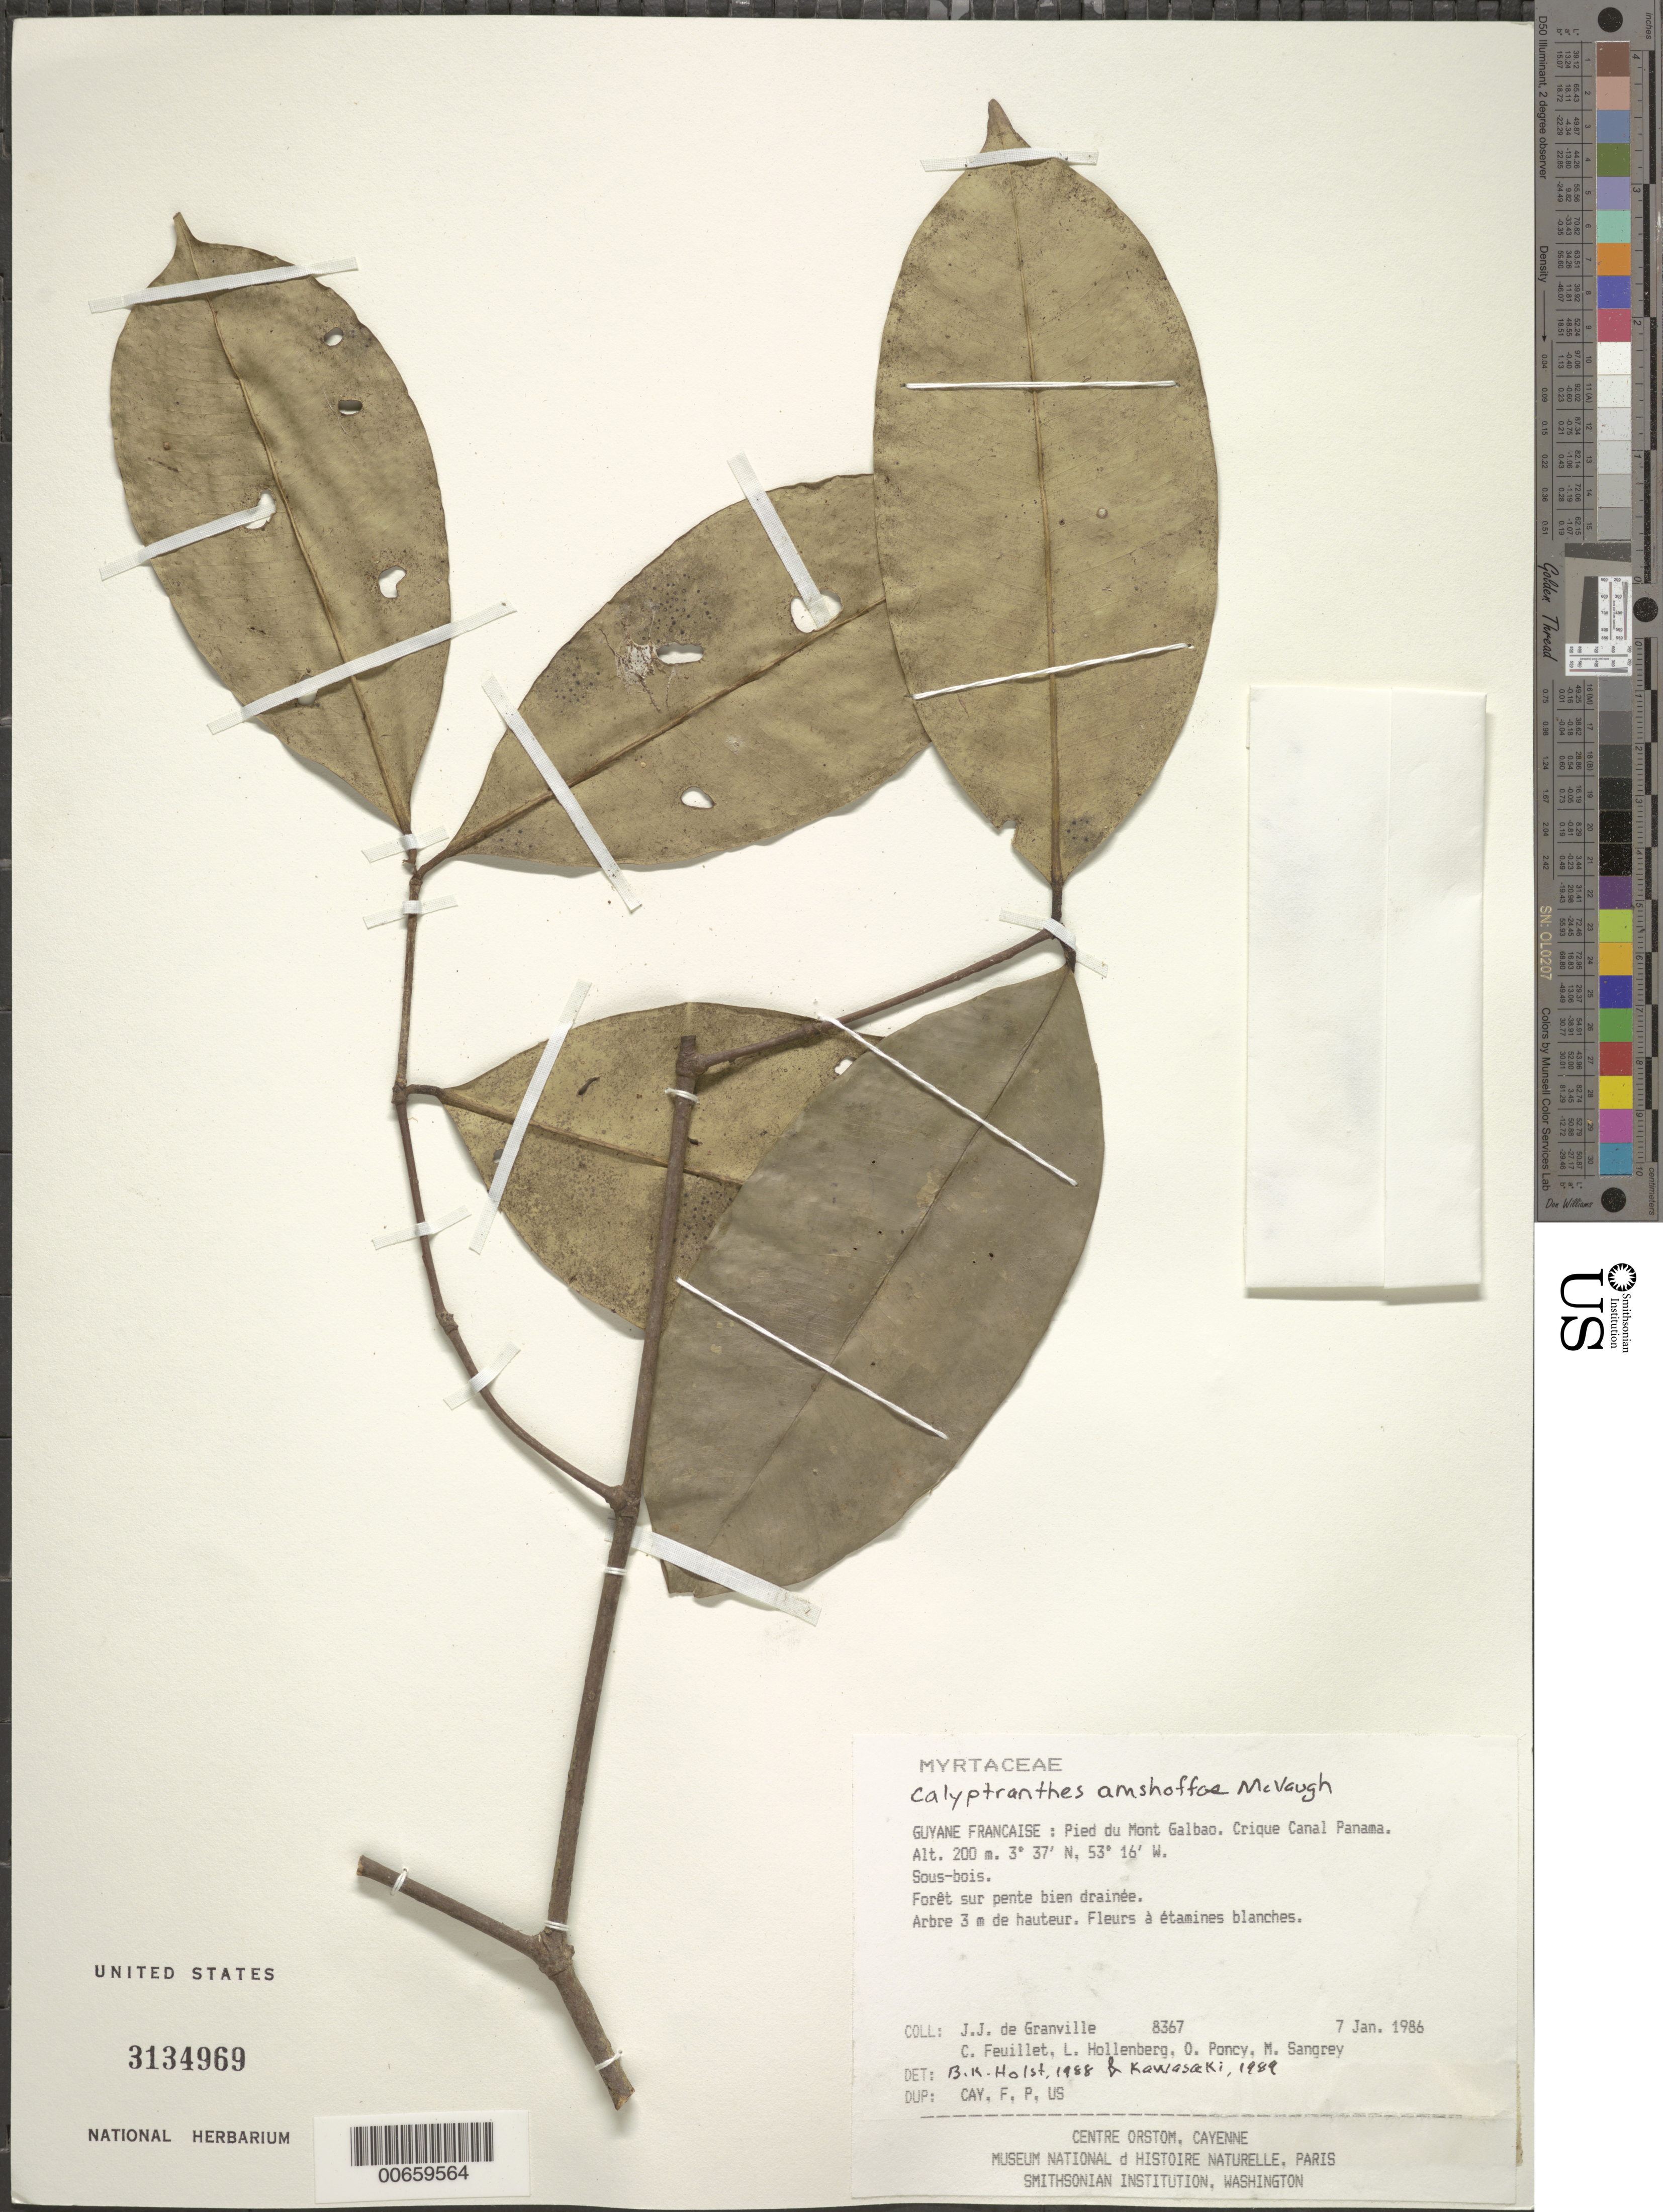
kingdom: Plantae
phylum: Tracheophyta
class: Magnoliopsida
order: Myrtales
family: Myrtaceae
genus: Myrcia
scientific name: Myrcia amshoffae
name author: (McVaugh) A.R. Lourenço & E. Lucas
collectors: J.-J. de Granville, C. Feuillet, L. Hollenberg, O. Poncy & M. S. Sangrey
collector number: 8367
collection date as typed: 7-Jan-86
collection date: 1986-01-07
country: French Guiana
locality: Pied du Mont Galbao. Crique Canal Panama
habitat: Sous-bois; forêt sur pent bien drainée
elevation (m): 200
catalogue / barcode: US 3134969